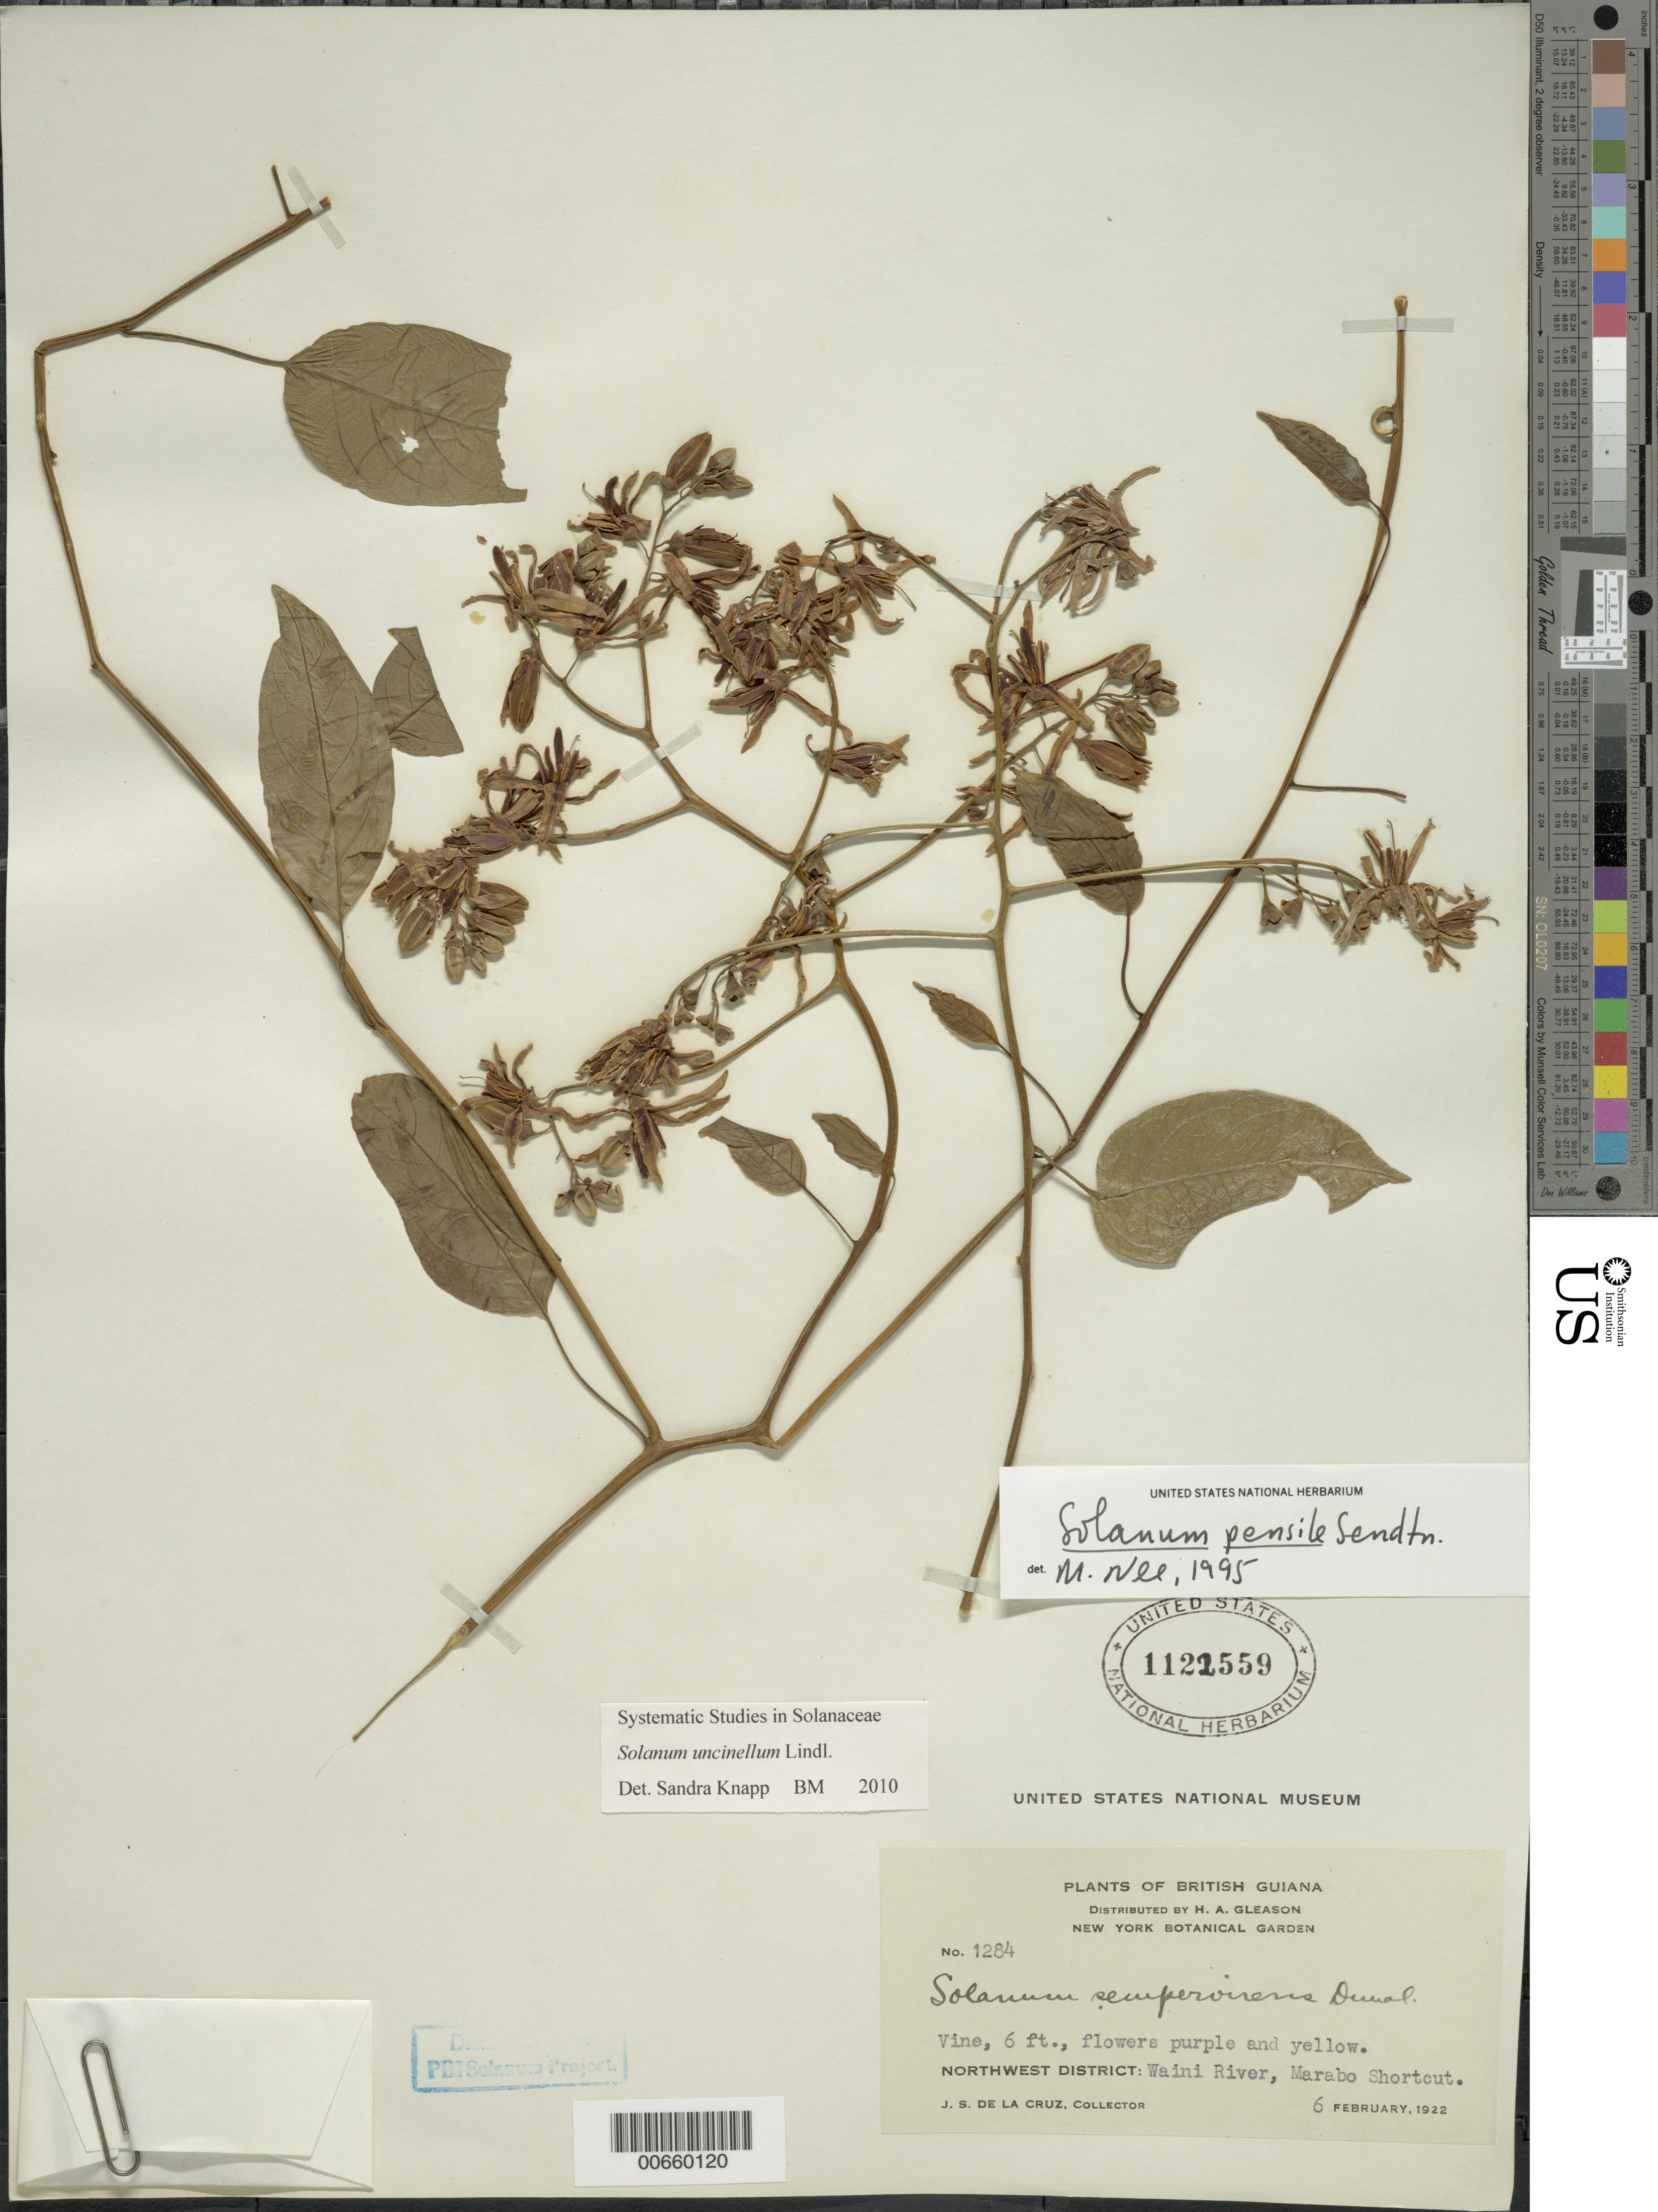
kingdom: Plantae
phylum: Tracheophyta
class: Magnoliopsida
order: Solanales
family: Solanaceae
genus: Solanum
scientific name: Solanum uncinellum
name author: Lindl.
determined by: Knapp, S. D.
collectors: J. S. de la Cruz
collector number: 1284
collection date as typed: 2 Feb 1922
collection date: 1922-02-02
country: Guyana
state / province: Barima-Waini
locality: Waini River, Marabo Shortcut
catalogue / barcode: US 1122559